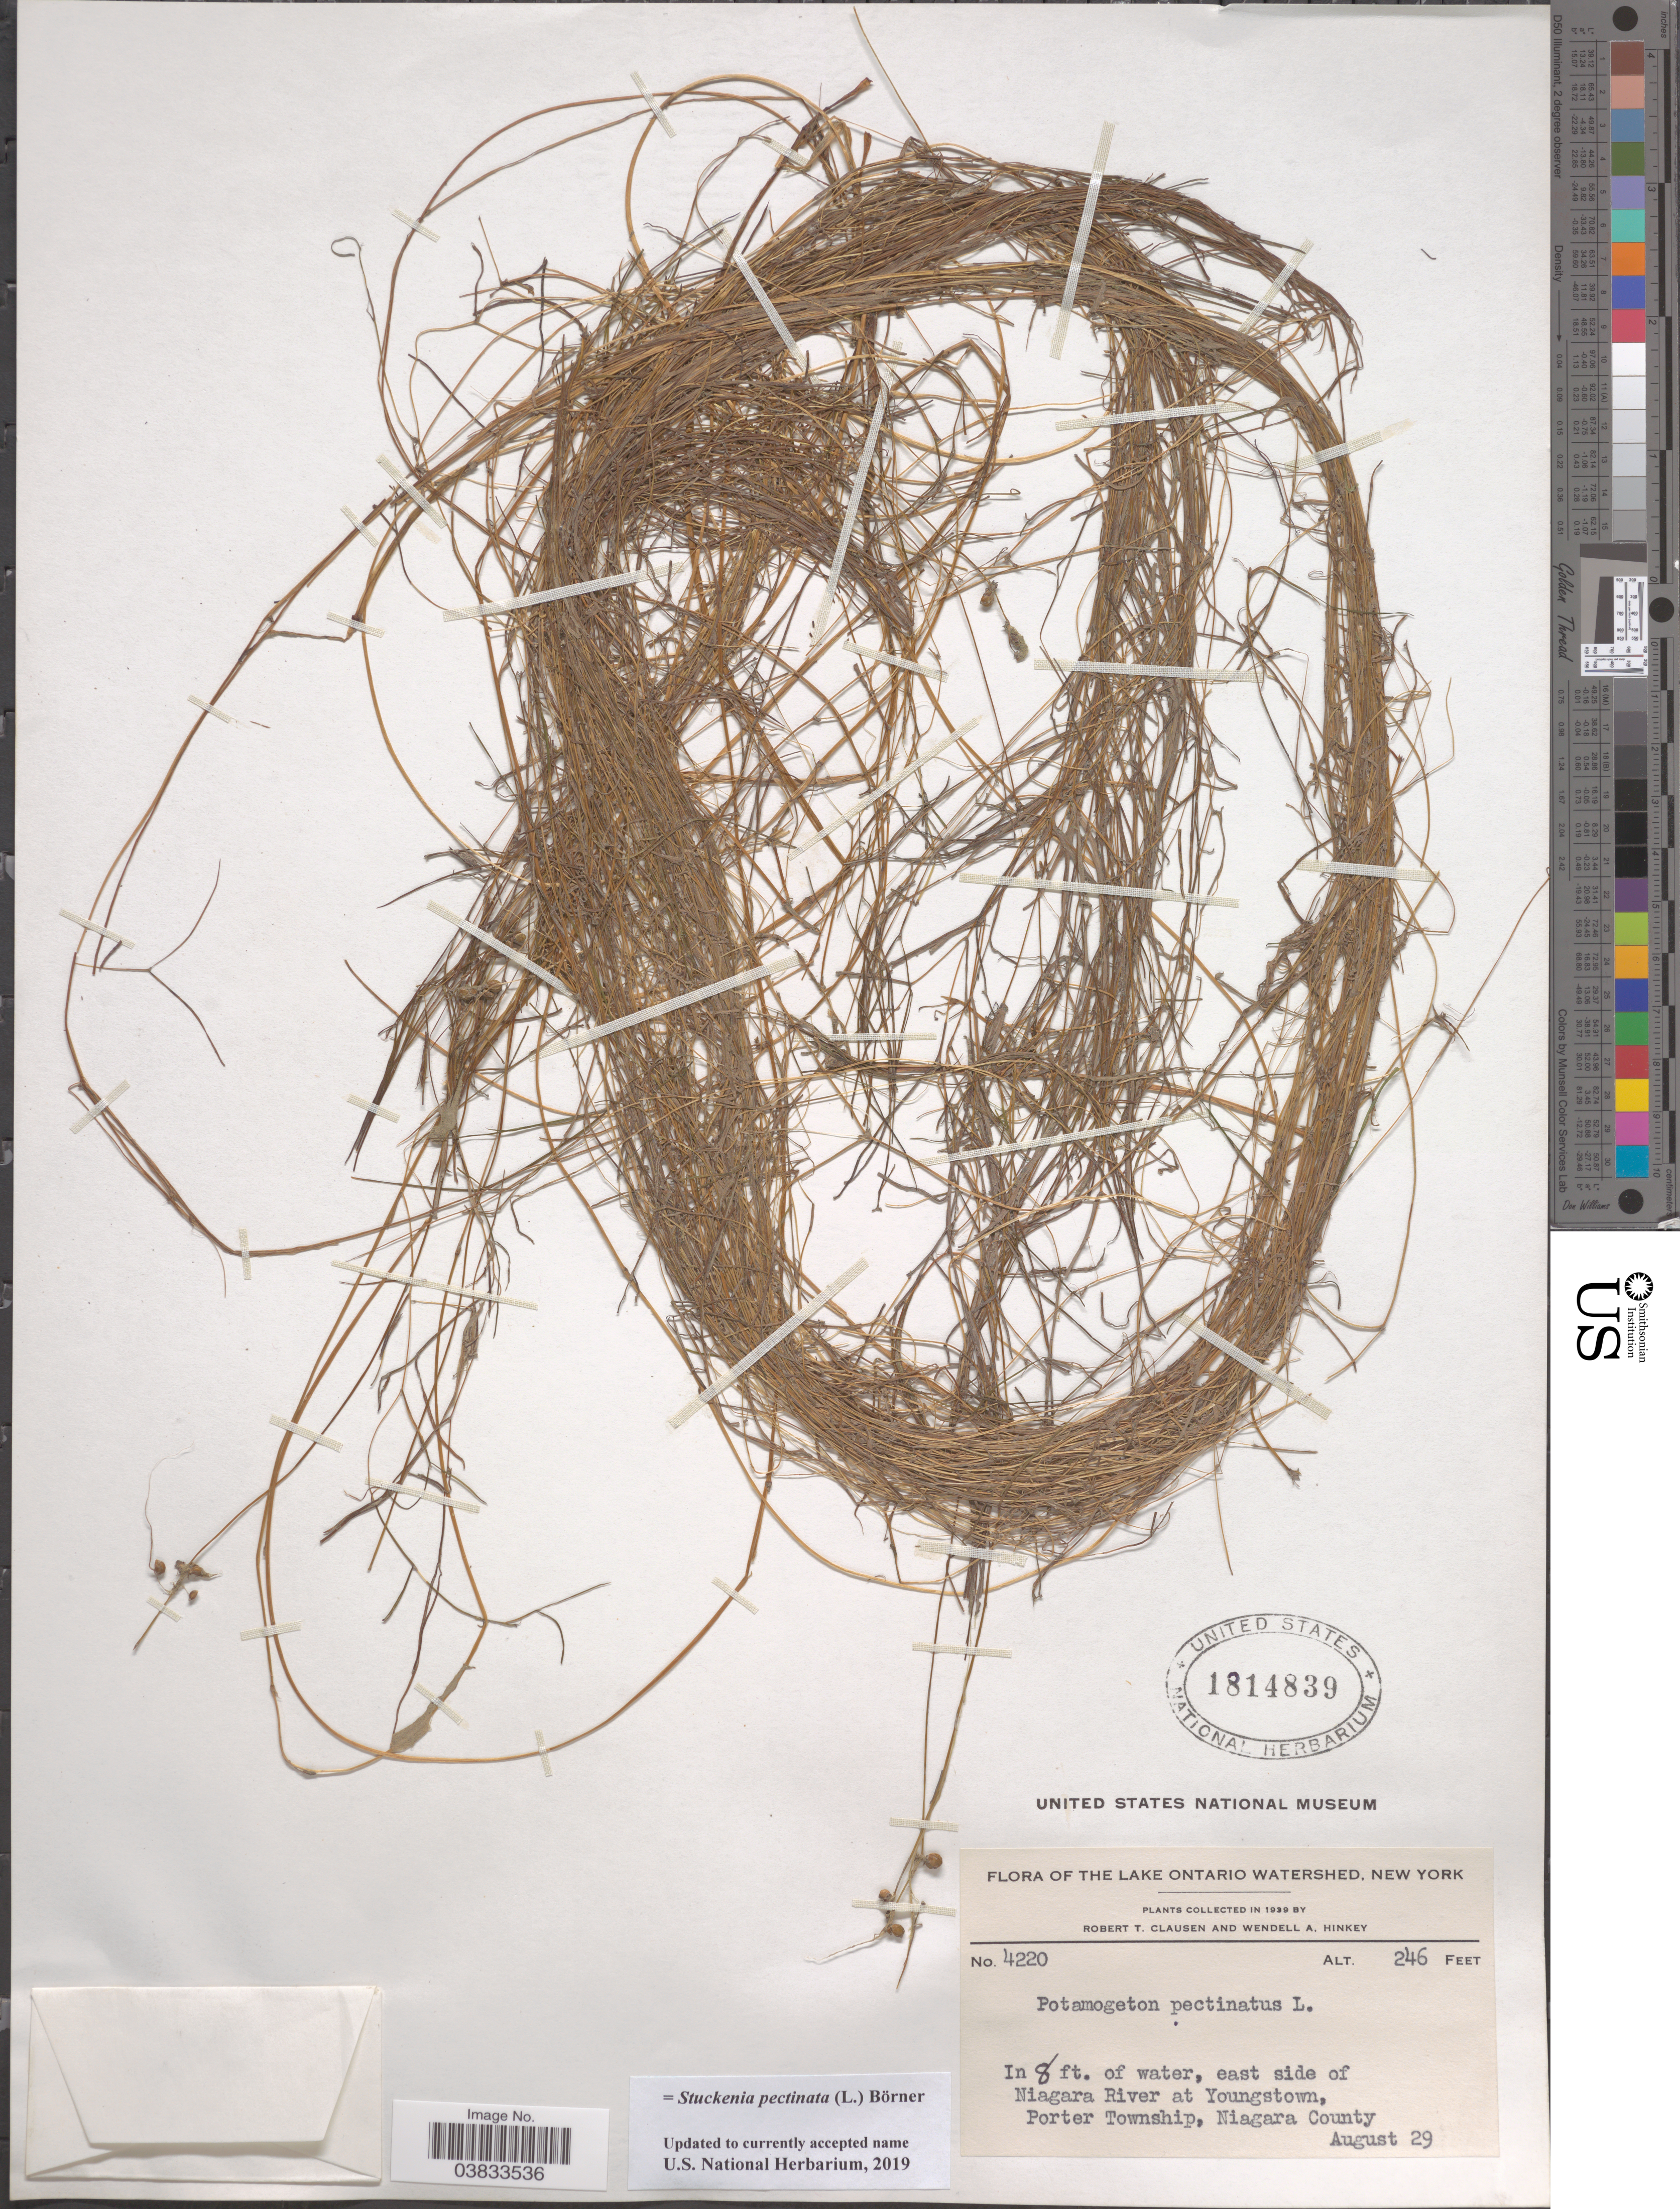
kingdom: Plantae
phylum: Tracheophyta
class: Liliopsida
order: Alismatales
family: Potamogetonaceae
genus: Stuckenia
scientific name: Stuckenia pectinata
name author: (L.) Börner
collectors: R. T. Clausen & W. Hinkey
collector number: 4220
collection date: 1939-08-29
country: United States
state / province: New York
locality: Lake Ontario Watershed. East side of Niagara River at Youngstown, Porter Township, Niagara County.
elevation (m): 75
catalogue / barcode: US 1814839